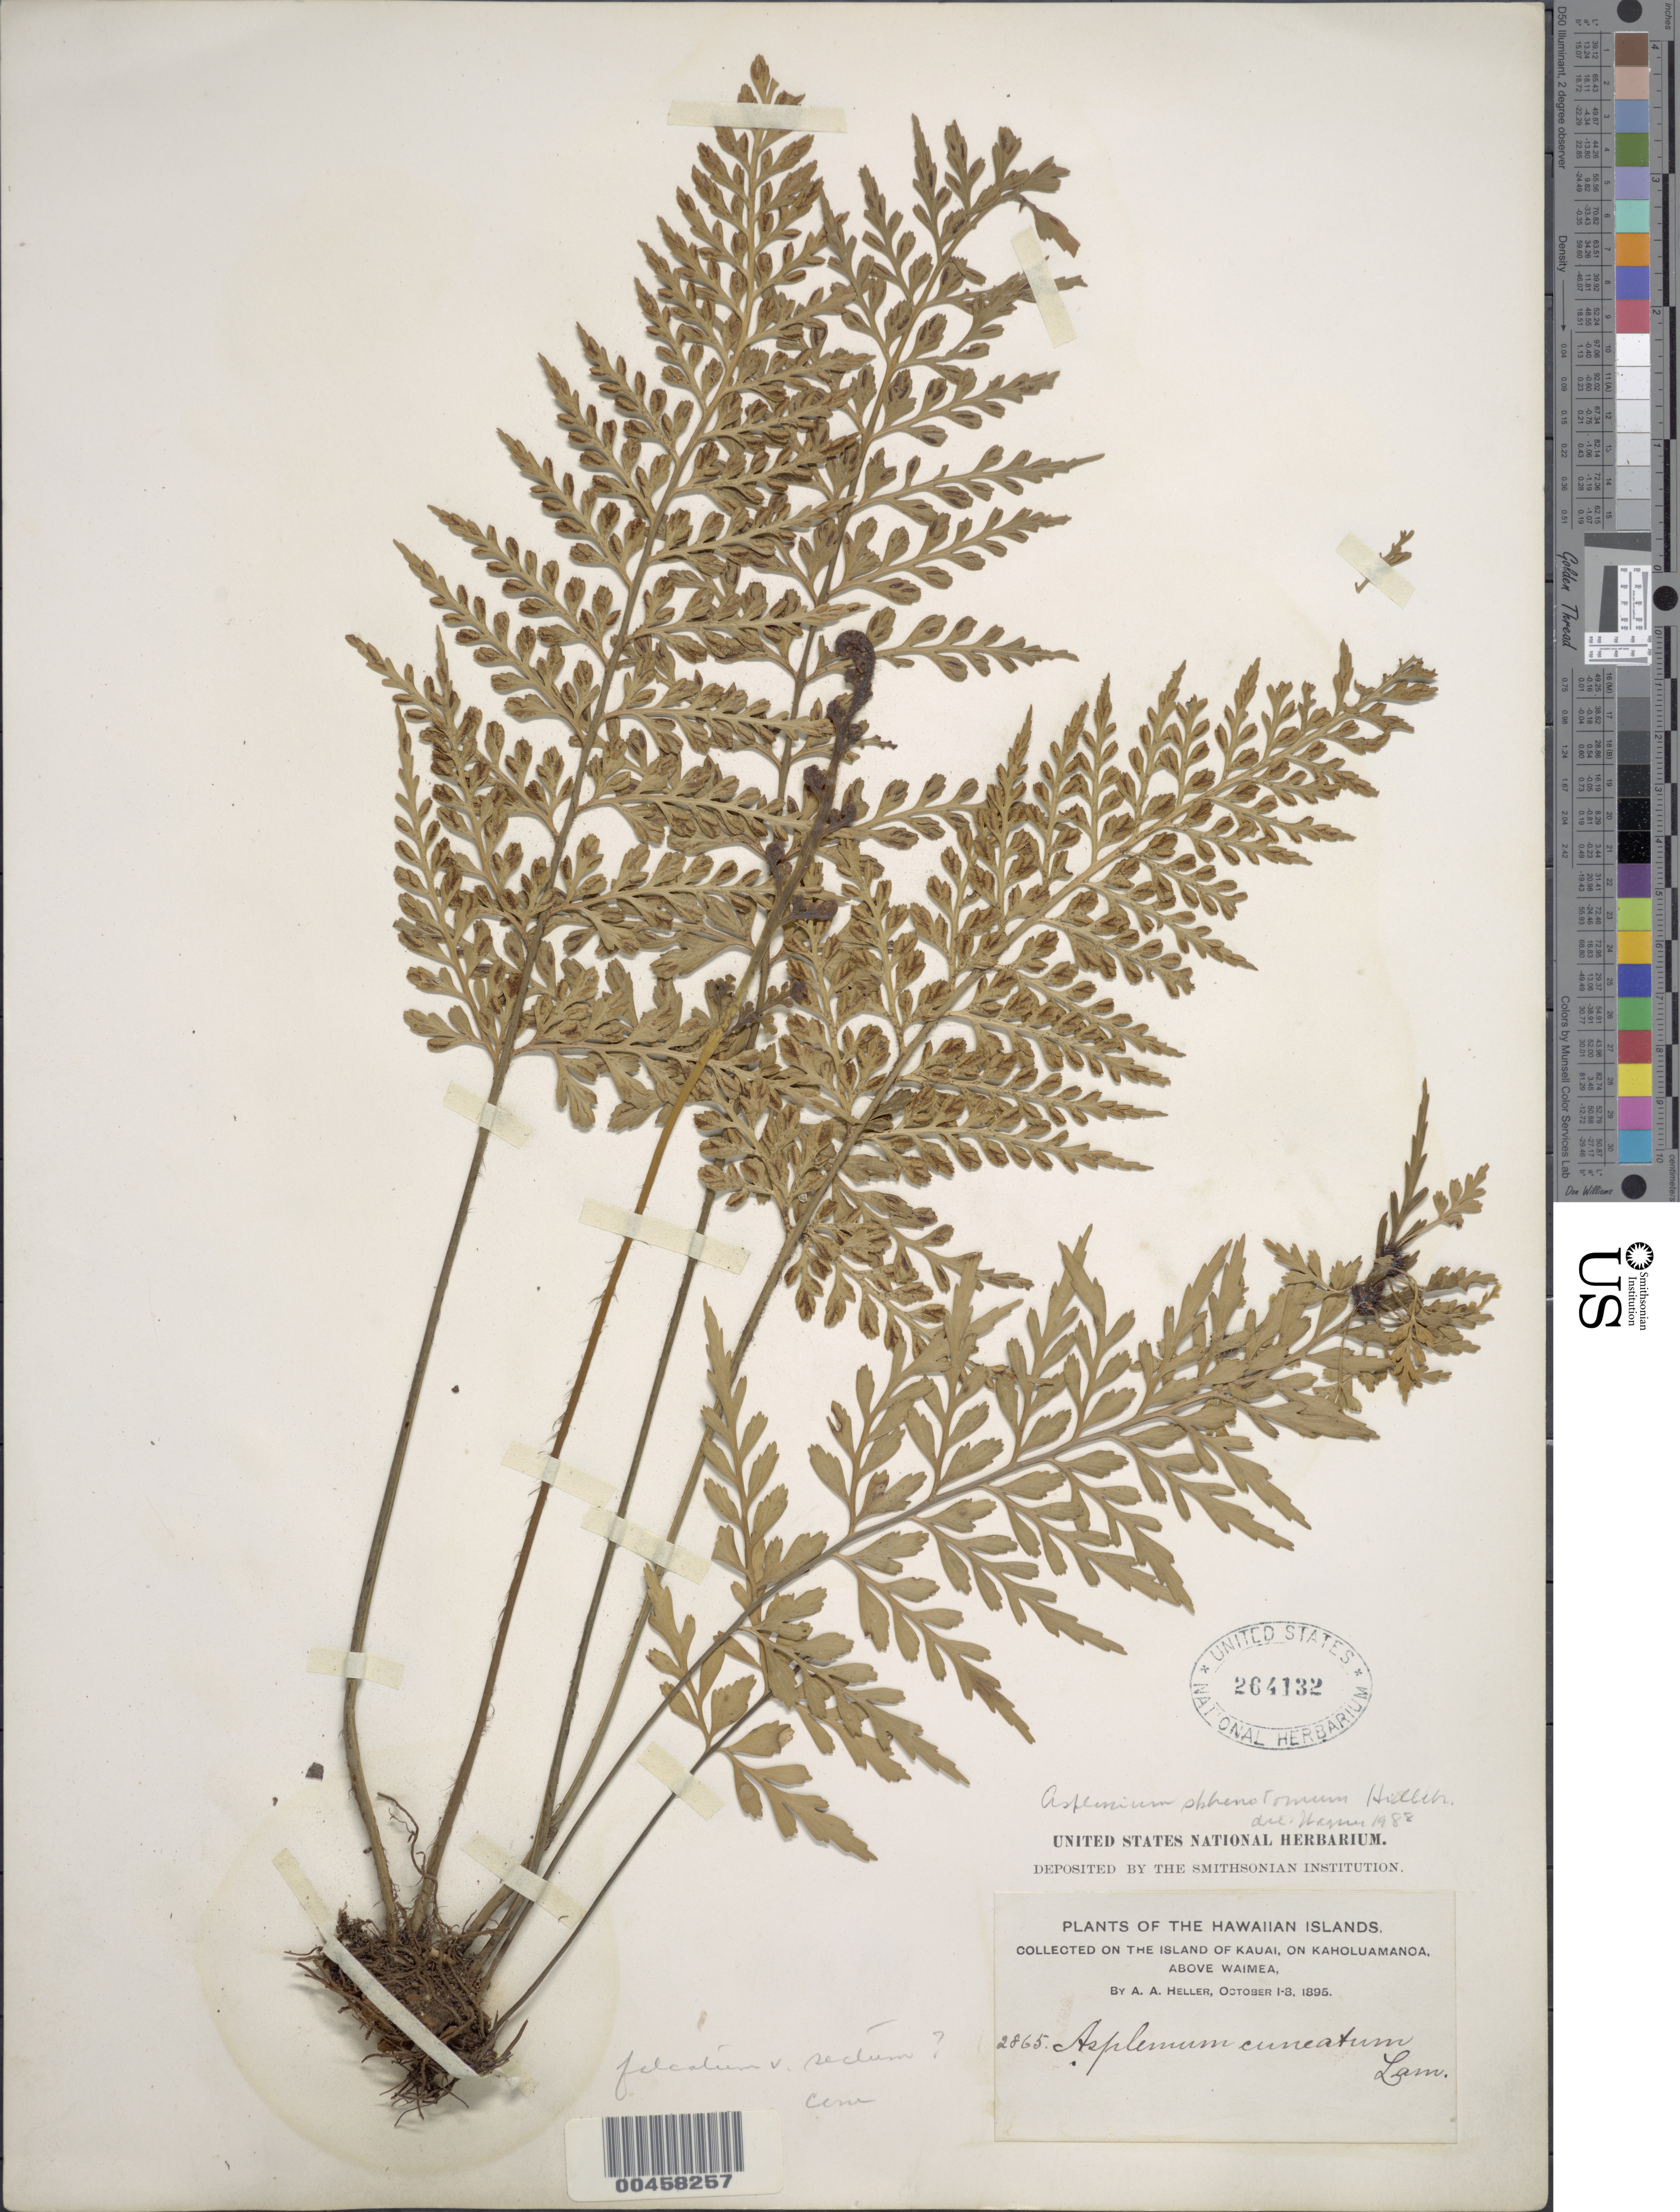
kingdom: Plantae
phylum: Tracheophyta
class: Polypodiopsida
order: Polypodiales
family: Aspleniaceae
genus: Asplenium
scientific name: Asplenium sphenotomum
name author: Hillebr.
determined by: Wagner, W. L., (BOT), Smithsonian Institution - National Museum of Natural History (UNITED STATES)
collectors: A. A. Heller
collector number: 2865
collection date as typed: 1 Oct 1895 to 8 Oct 1895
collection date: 1895-10-01/1895-10-08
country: United States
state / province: Hawaii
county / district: Kauai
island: Kaua'i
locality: On the island of Kauai, on Kaholuamanoa, above Waimea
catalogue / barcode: US 264132